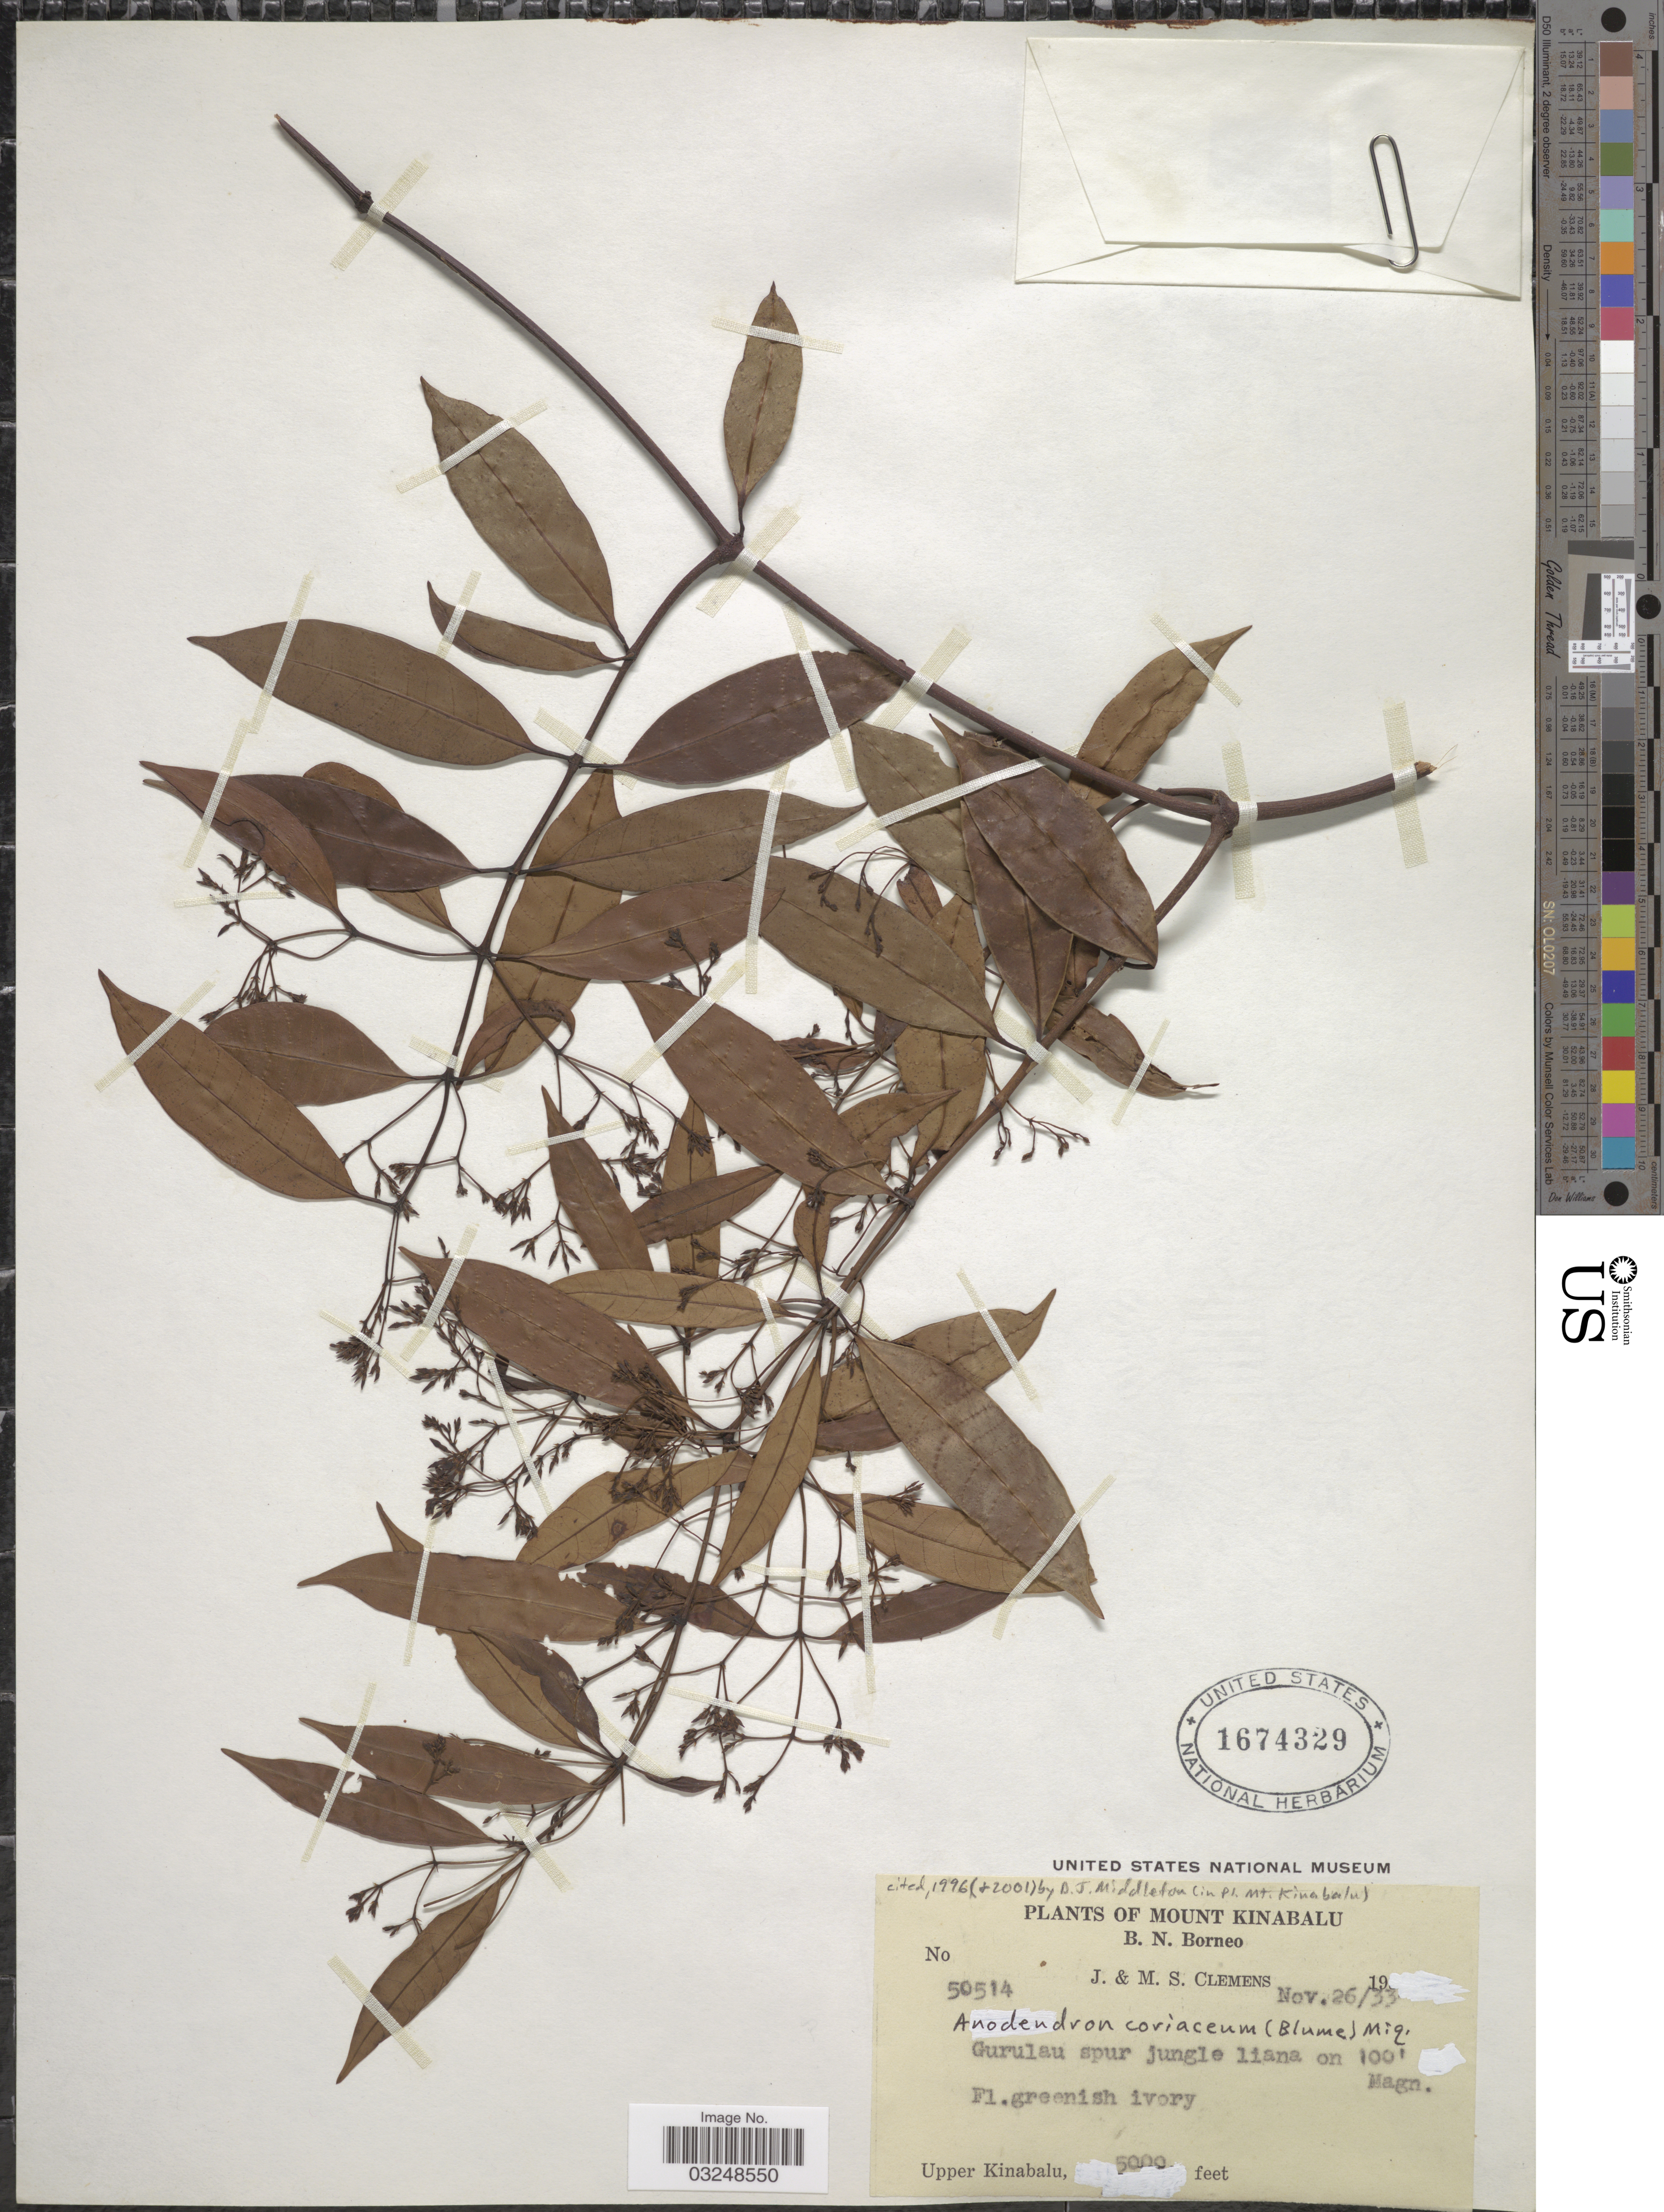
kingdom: Plantae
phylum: Tracheophyta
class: Magnoliopsida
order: Gentianales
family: Apocynaceae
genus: Anodendron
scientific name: Anodendron coriaceum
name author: (Blume) Miq.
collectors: J. Clemens & M. S. Clemens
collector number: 50514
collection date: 1933-11-26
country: Malaysia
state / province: Sabah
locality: Mount Kinabalu, B. N. Borneo, Upper Kinabalu.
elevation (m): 1524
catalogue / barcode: US 1674329